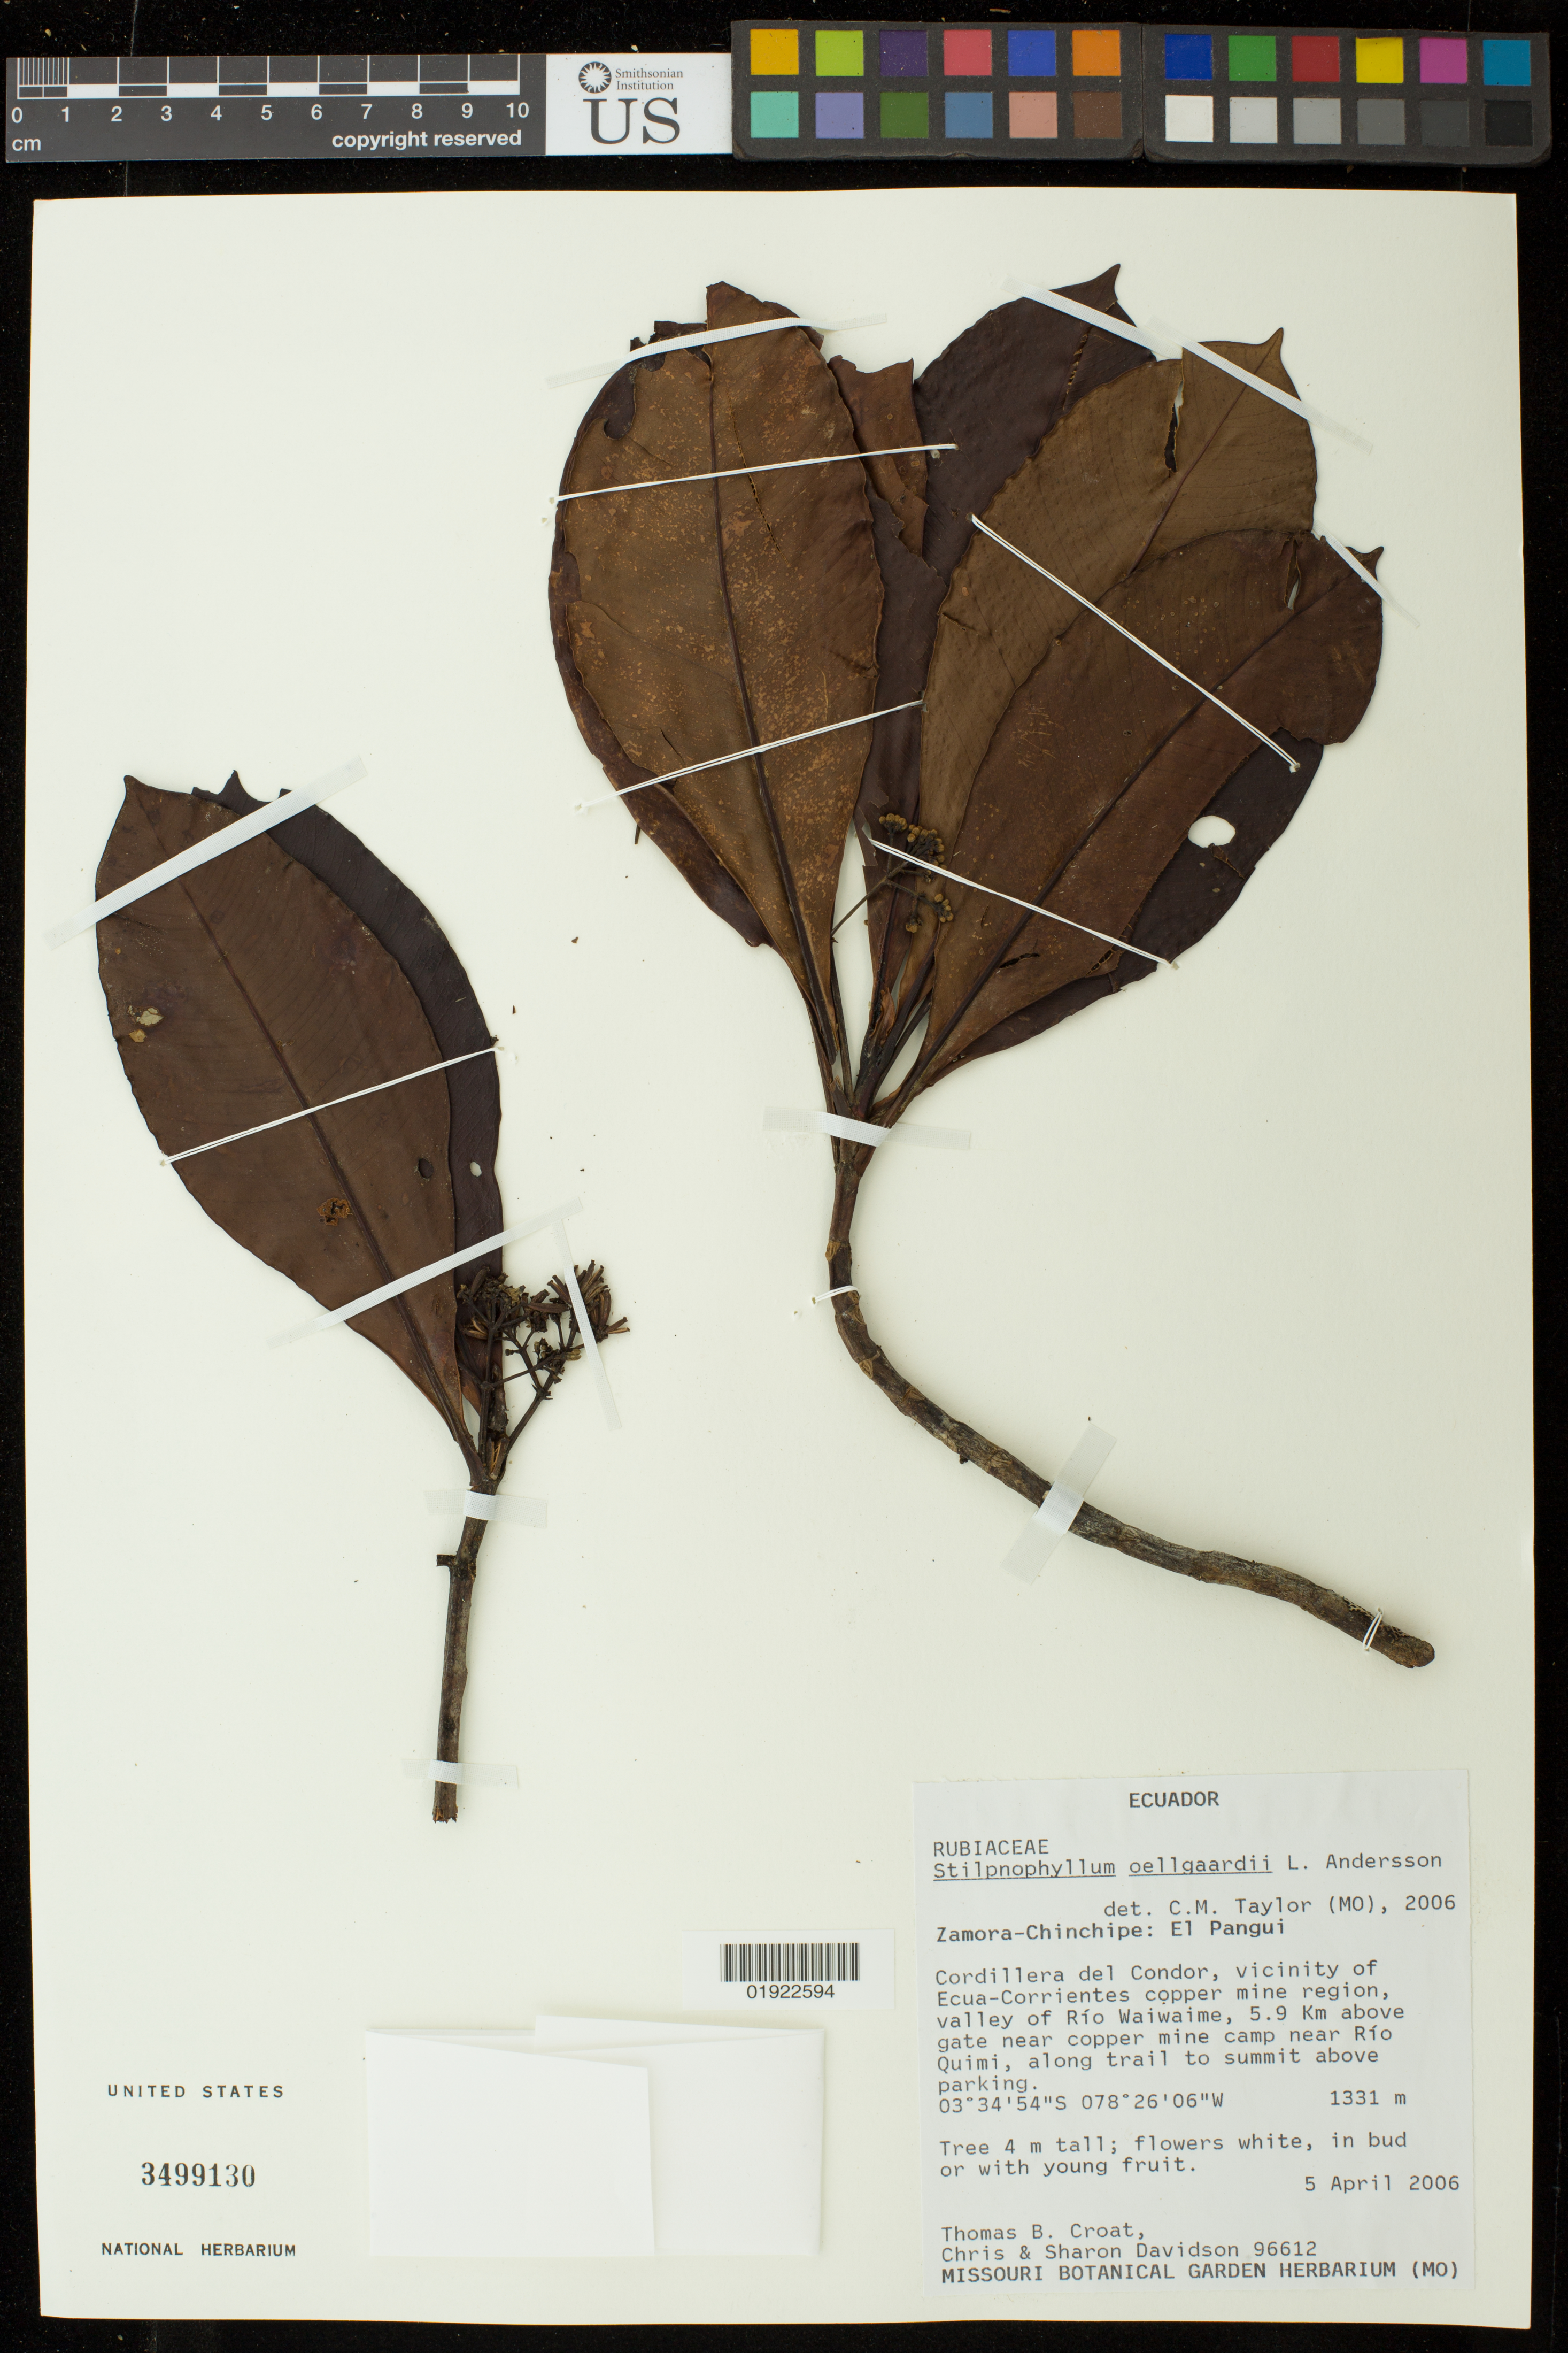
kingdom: Plantae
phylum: Tracheophyta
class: Magnoliopsida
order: Gentianales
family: Rubiaceae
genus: Stilpnophyllum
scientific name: Stilpnophyllum oellgaardii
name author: L. Andersson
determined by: Taylor, Charlotte M.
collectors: T. B. Croat, C. Davidson & S. Davidson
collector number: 96612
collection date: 2006-04-05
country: Ecuador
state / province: Zamora-Chinchipe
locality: El Pangui. Cordillera del Condor, vicinity of Ecua-Corrientes copper mine region, valley of Rio Waiwaime, 5.9 km above gate near copper mine camp near Rio Quimi, along trail to summit above parking.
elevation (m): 1331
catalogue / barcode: US 3499130